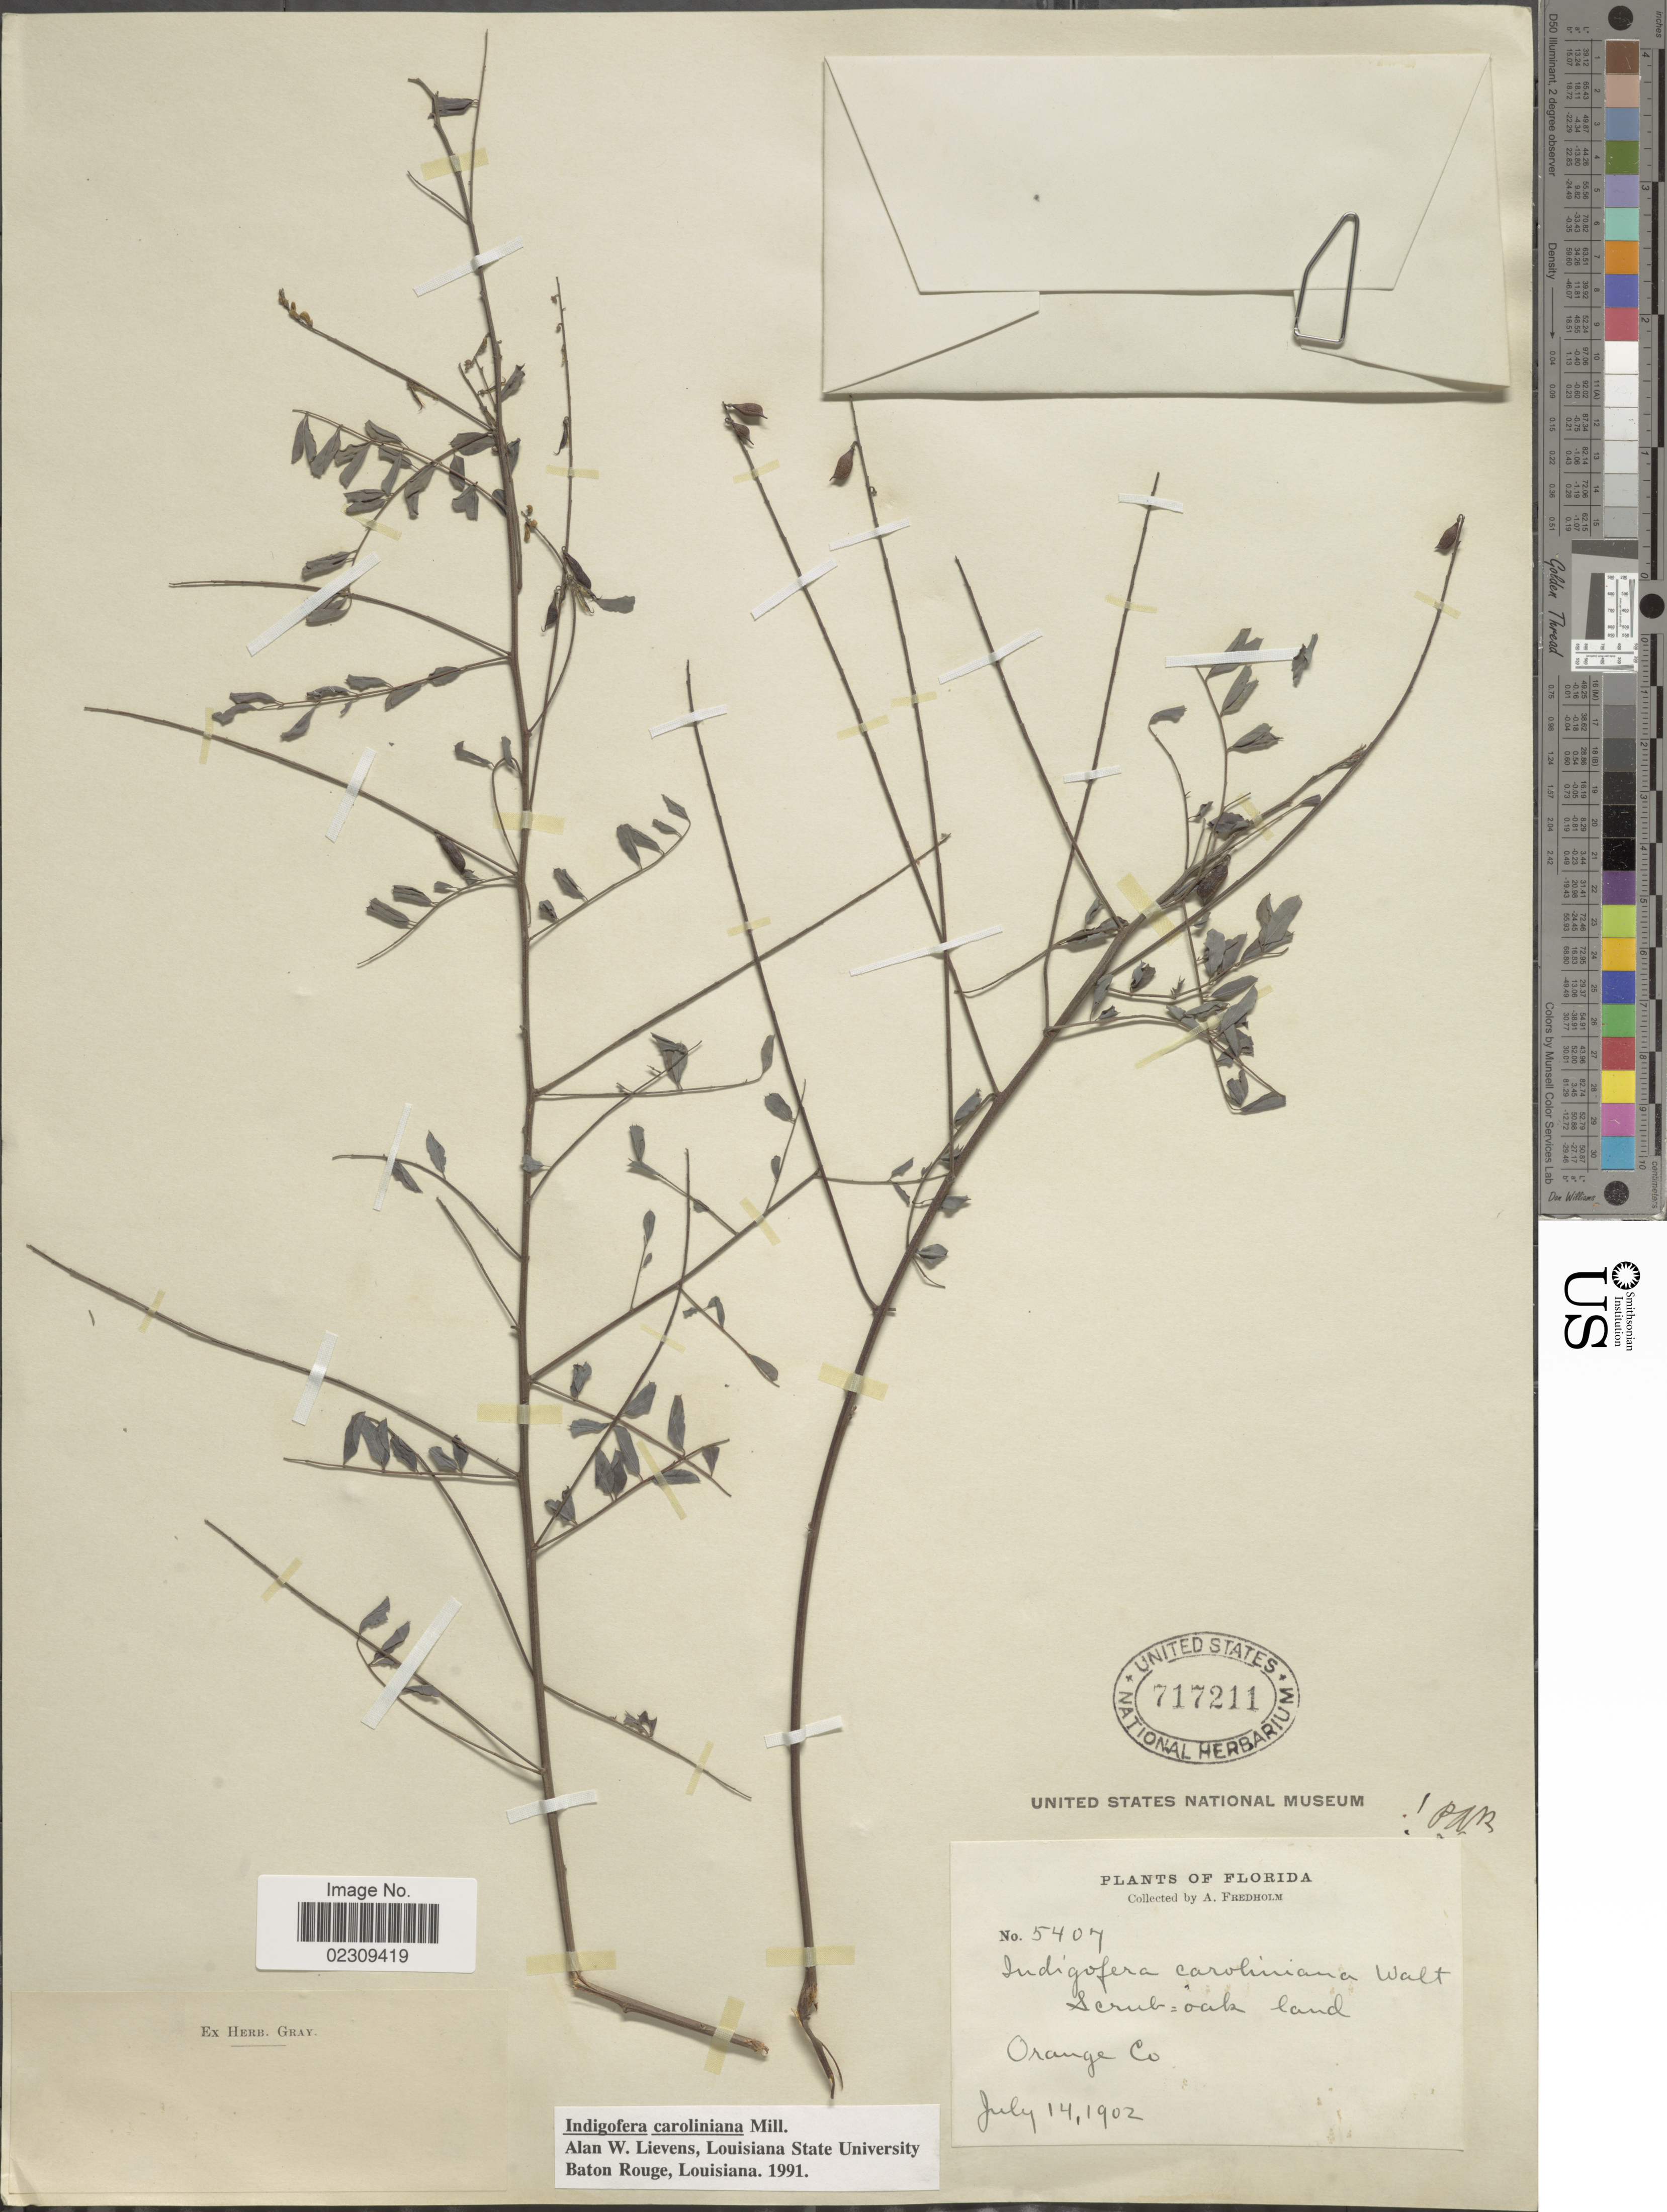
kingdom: Plantae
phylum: Tracheophyta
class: Magnoliopsida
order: Fabales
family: Fabaceae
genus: Indigofera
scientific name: Indigofera caroliniana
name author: Mill.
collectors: A. Fredholm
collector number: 5407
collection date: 1902-07-14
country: United States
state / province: Florida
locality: Orange Co.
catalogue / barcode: US 717211